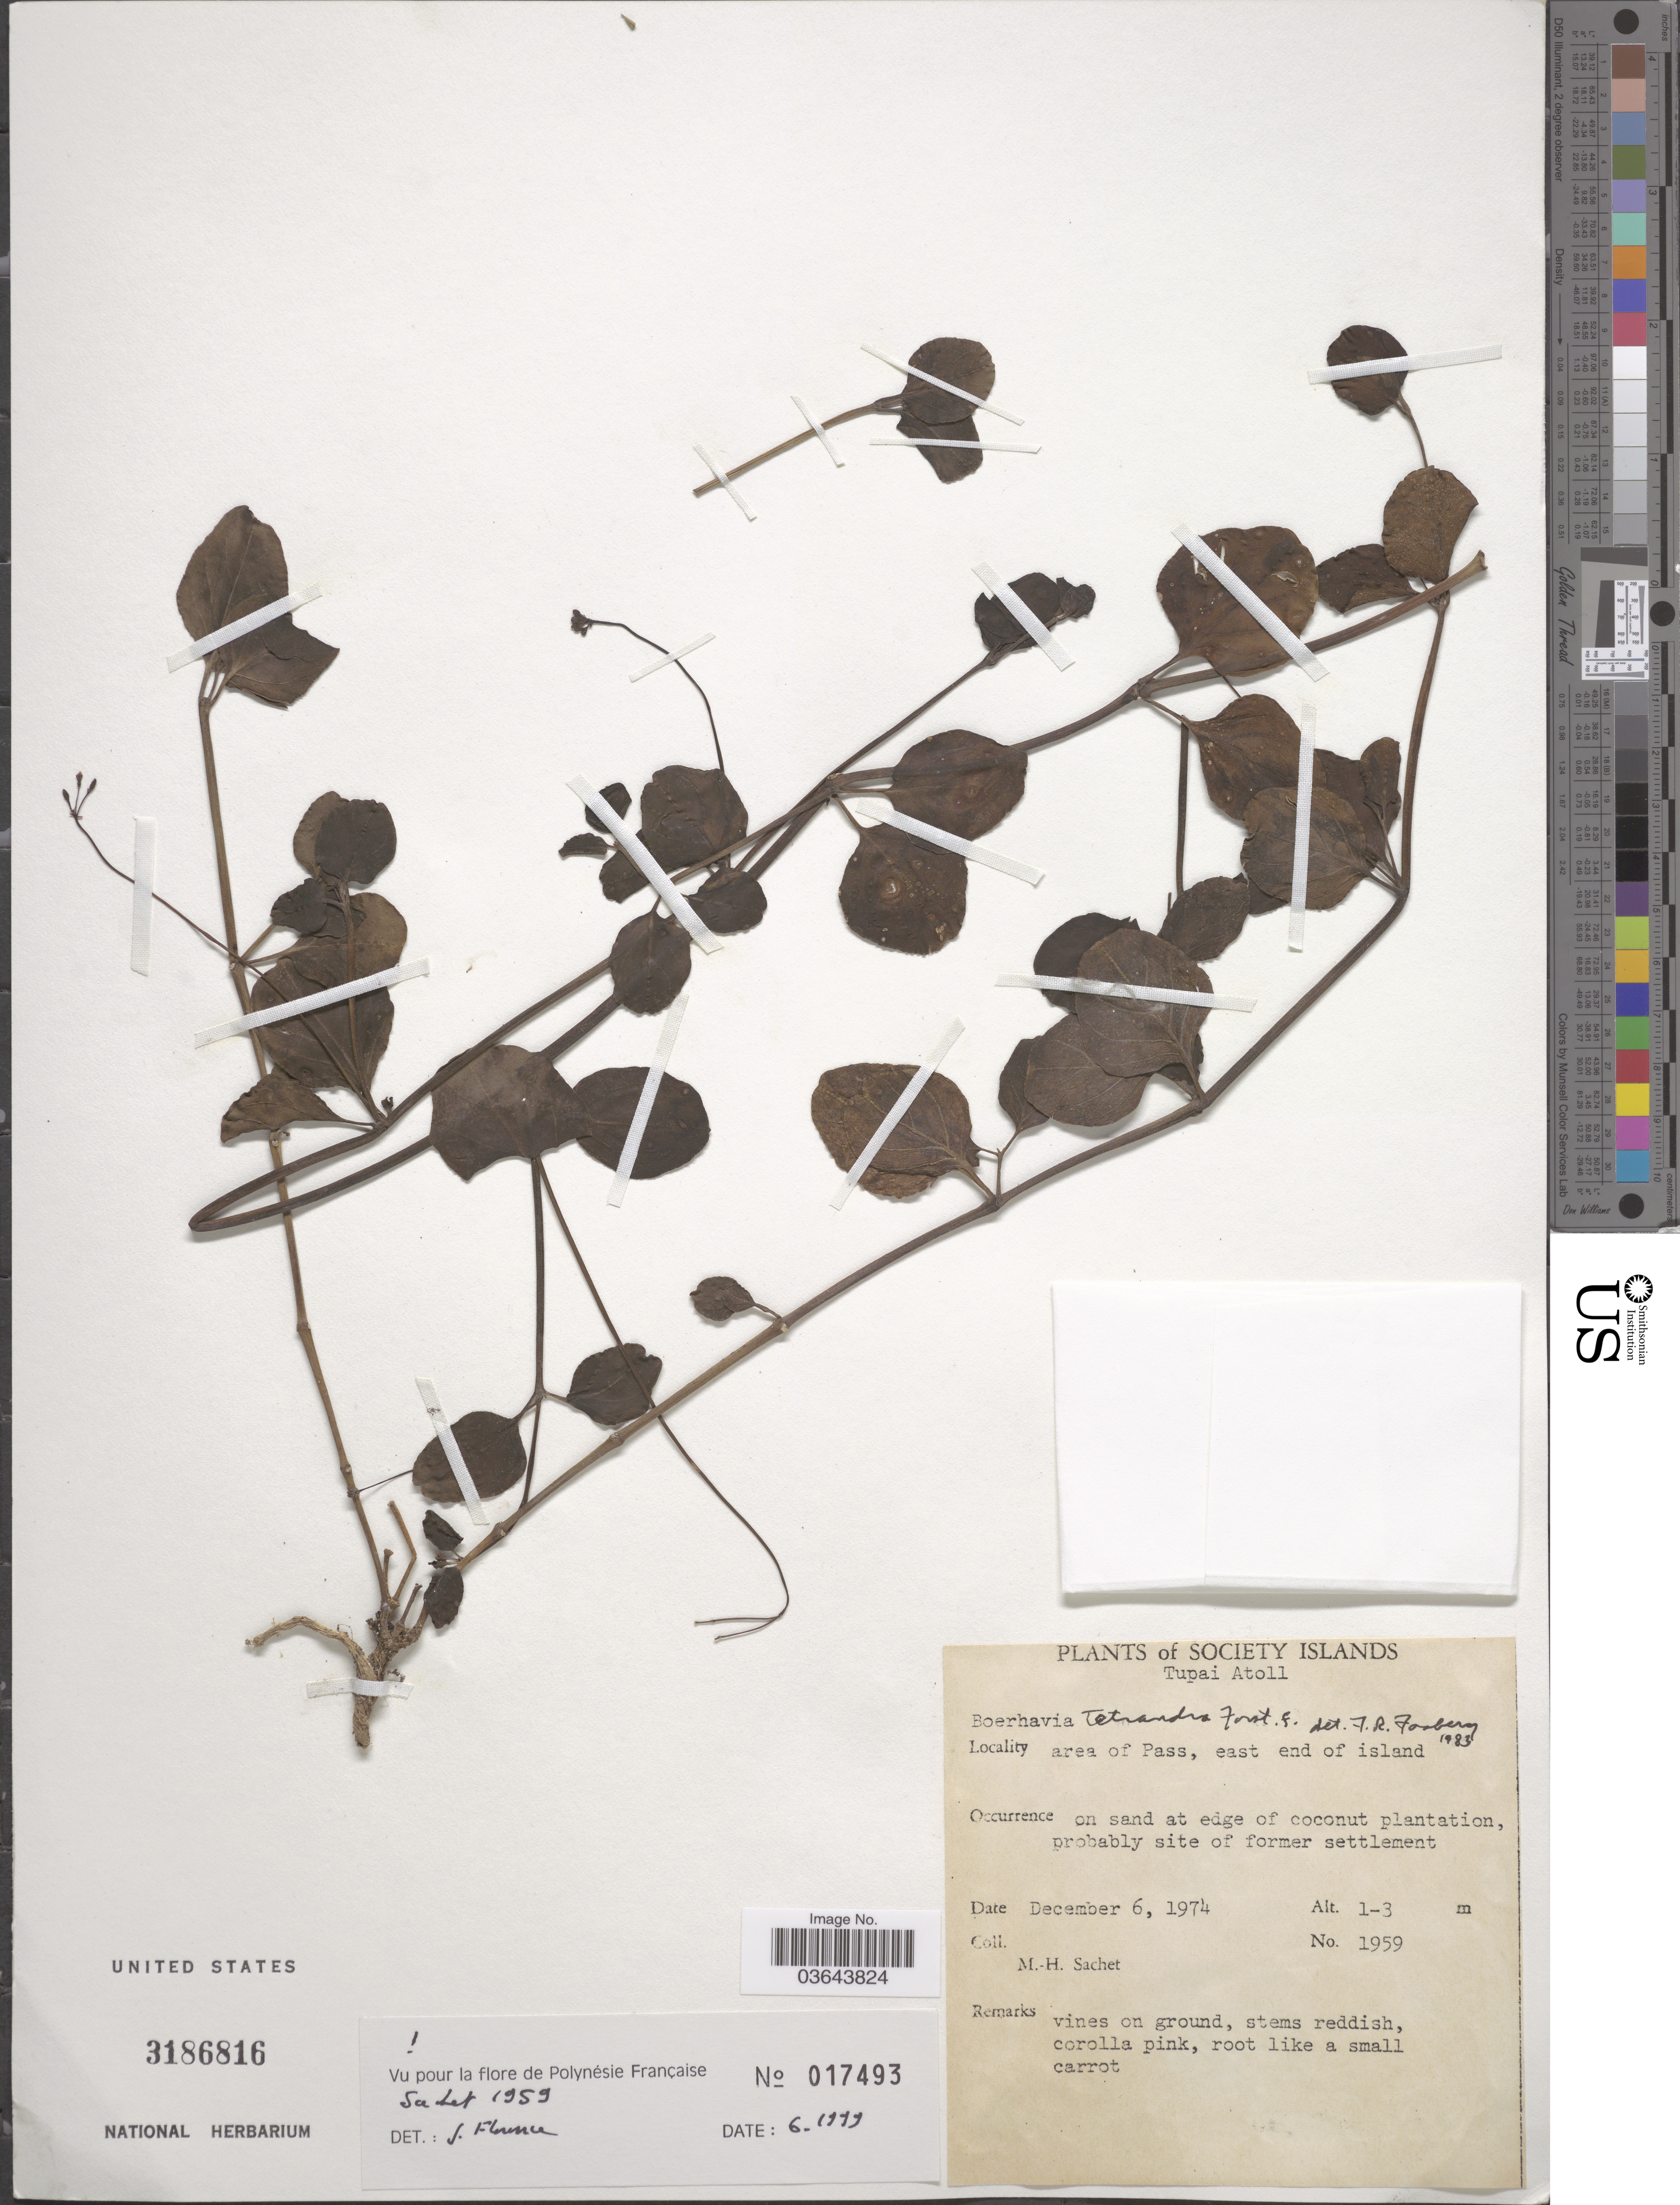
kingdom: Plantae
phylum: Tracheophyta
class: Magnoliopsida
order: Caryophyllales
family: Nyctaginaceae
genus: Boerhavia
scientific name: Boerhavia tetrandra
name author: G. Forst.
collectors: M.-H. Sachet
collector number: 1959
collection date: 1974-12-06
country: French Polynesia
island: Tupai Atoll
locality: Society Islands. Tupai Atoll. Area of Pass, east end of island.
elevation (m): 1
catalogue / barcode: US 3186816